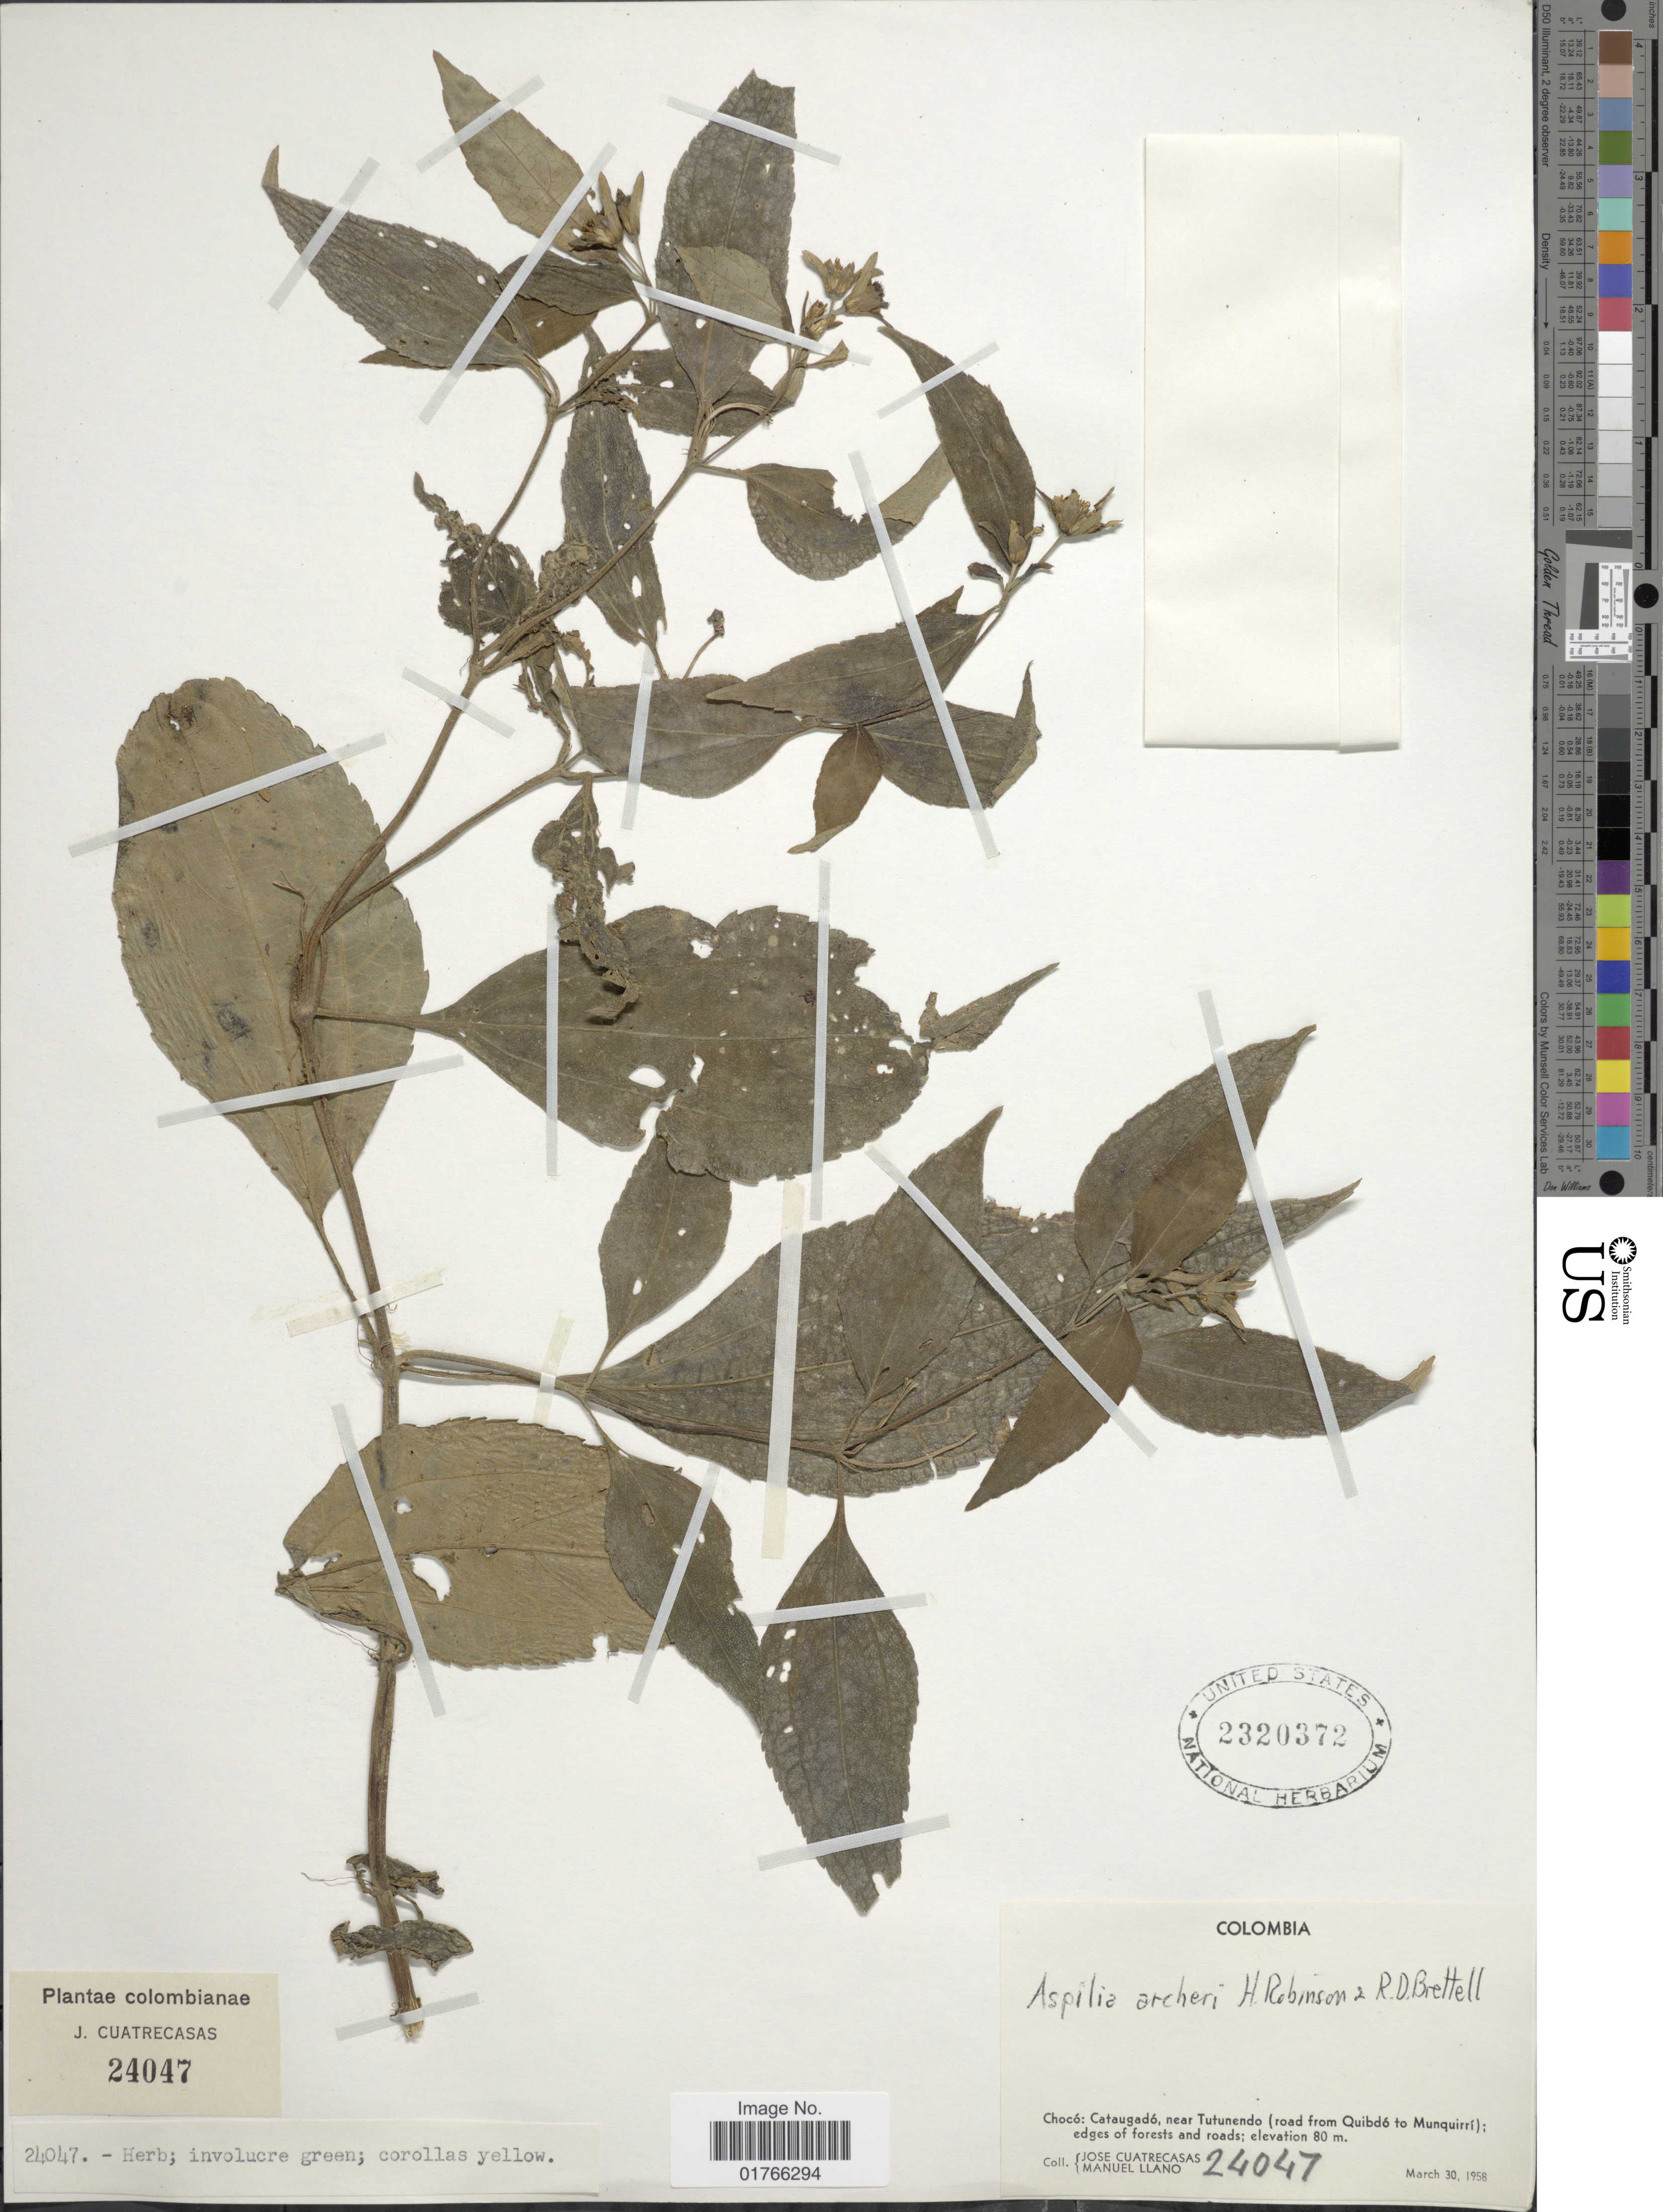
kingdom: Plantae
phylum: Tracheophyta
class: Magnoliopsida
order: Asterales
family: Asteraceae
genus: Elaphandra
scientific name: Elaphandra archeri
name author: H. Rob. & Brettell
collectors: J. Cuatrecasas & M. Llano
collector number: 24047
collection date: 1958-03-30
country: Colombia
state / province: Chocó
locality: Cataugado, near Tutunendo (road from Quibdo to Munquirri)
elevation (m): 80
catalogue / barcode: US 2320372